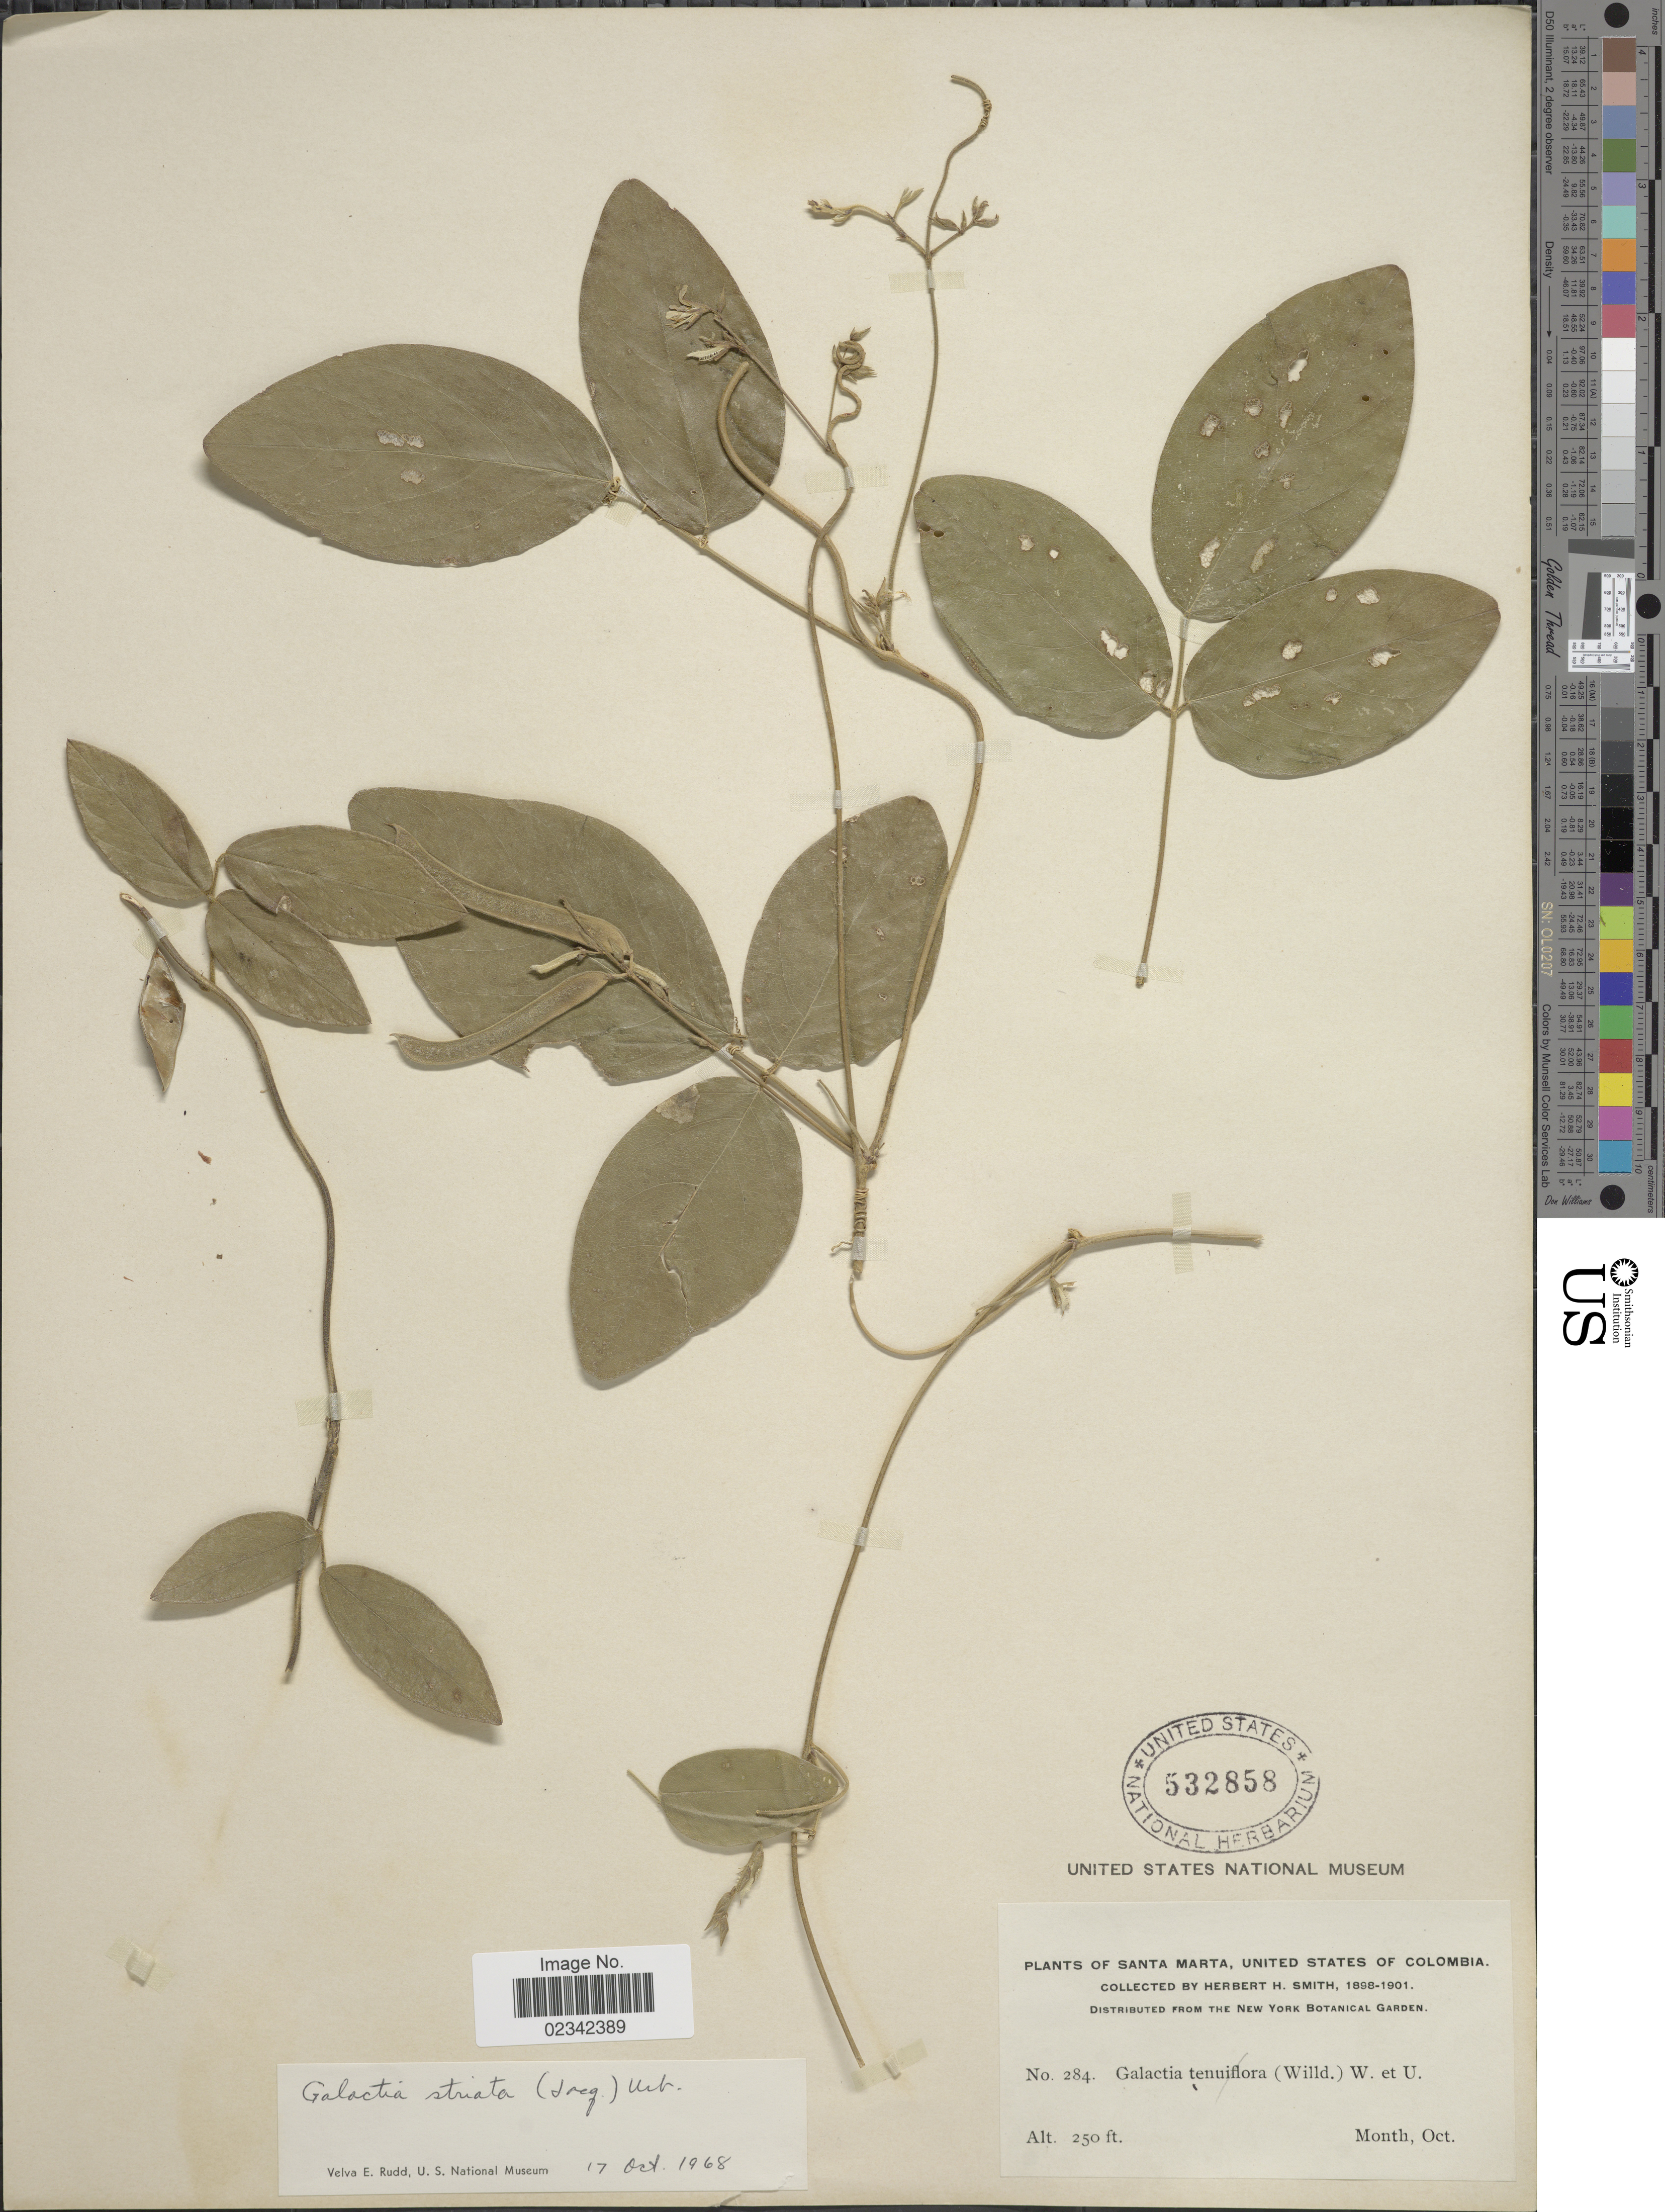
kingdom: Plantae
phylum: Tracheophyta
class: Magnoliopsida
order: Fabales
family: Fabaceae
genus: Galactia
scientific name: Galactia striata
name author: (Jacq.) Urb.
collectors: Herbert H. Smith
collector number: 284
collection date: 1898-10/1901-10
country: Colombia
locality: Santa Marta, United States of Colombia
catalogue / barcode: US 532858